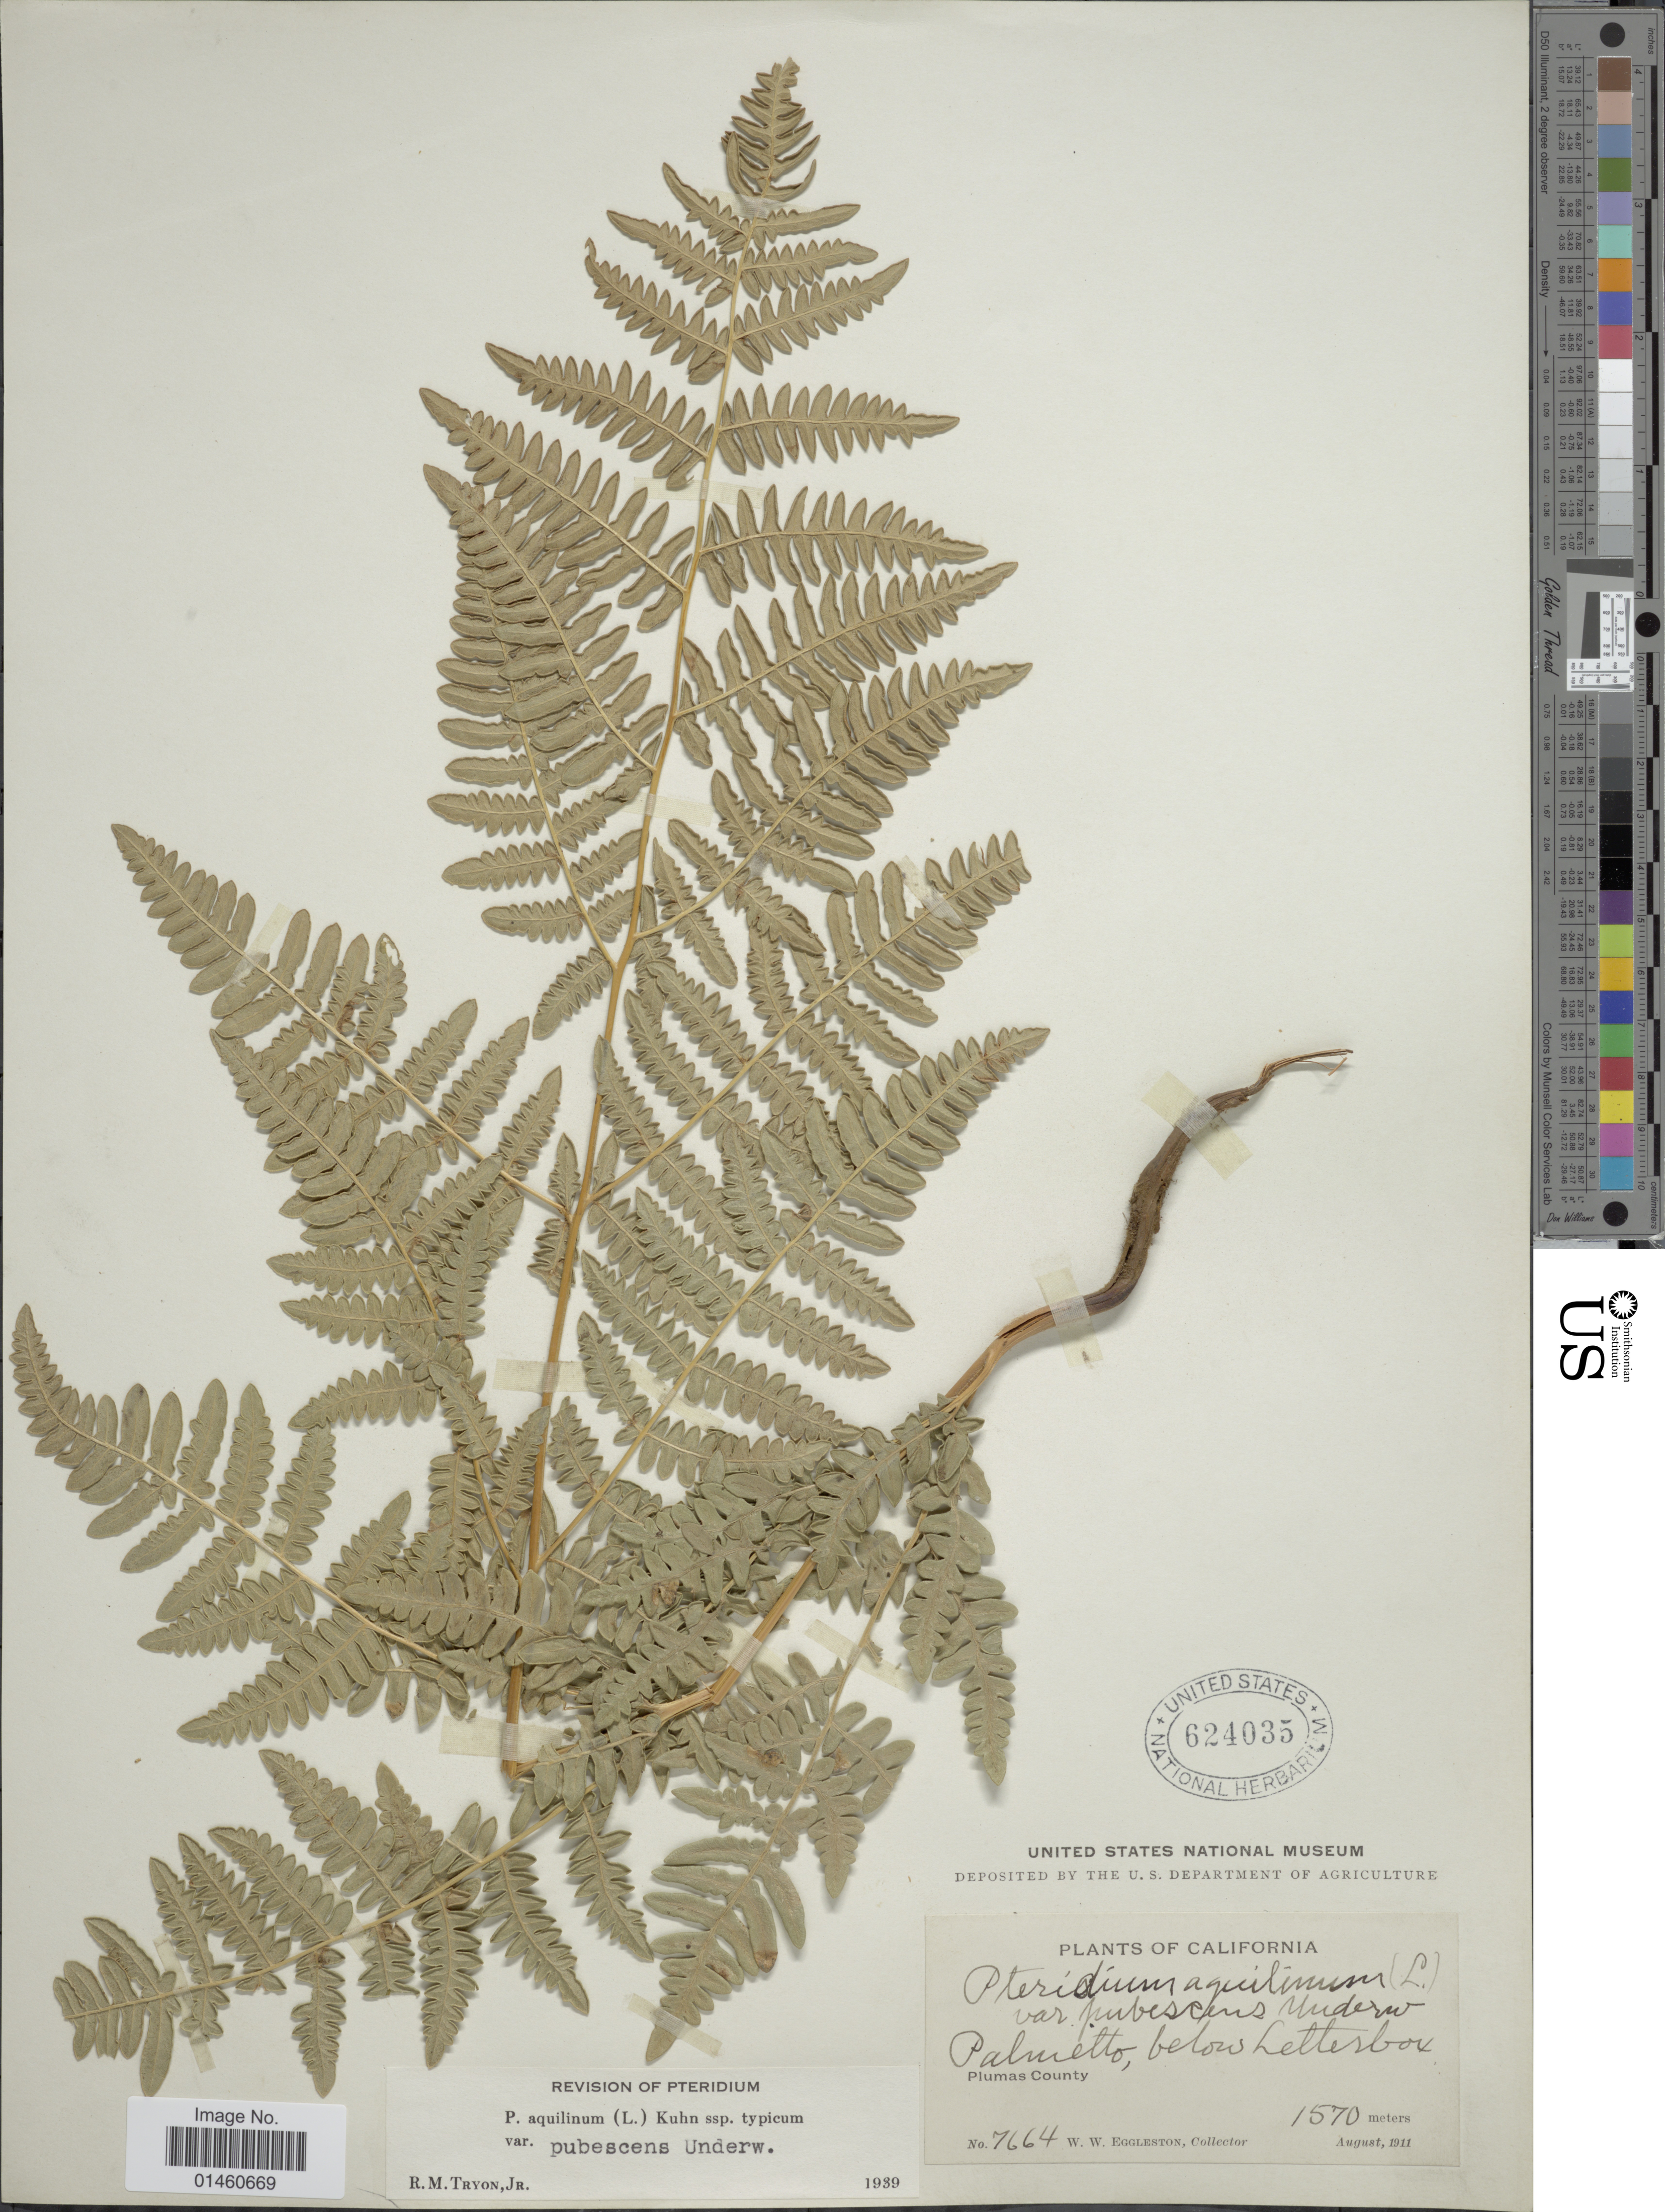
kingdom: Plantae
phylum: Tracheophyta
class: Polypodiopsida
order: Polypodiales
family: Dennstaedtiaceae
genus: Pteridium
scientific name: Pteridium pubescens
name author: (Underw.) Christenh.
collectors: W. W. Eggleston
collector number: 7664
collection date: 1911-08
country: United States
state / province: California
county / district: Plumas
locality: Palmetto, below Letterbox. Plumas County.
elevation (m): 1570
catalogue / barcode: US 624035